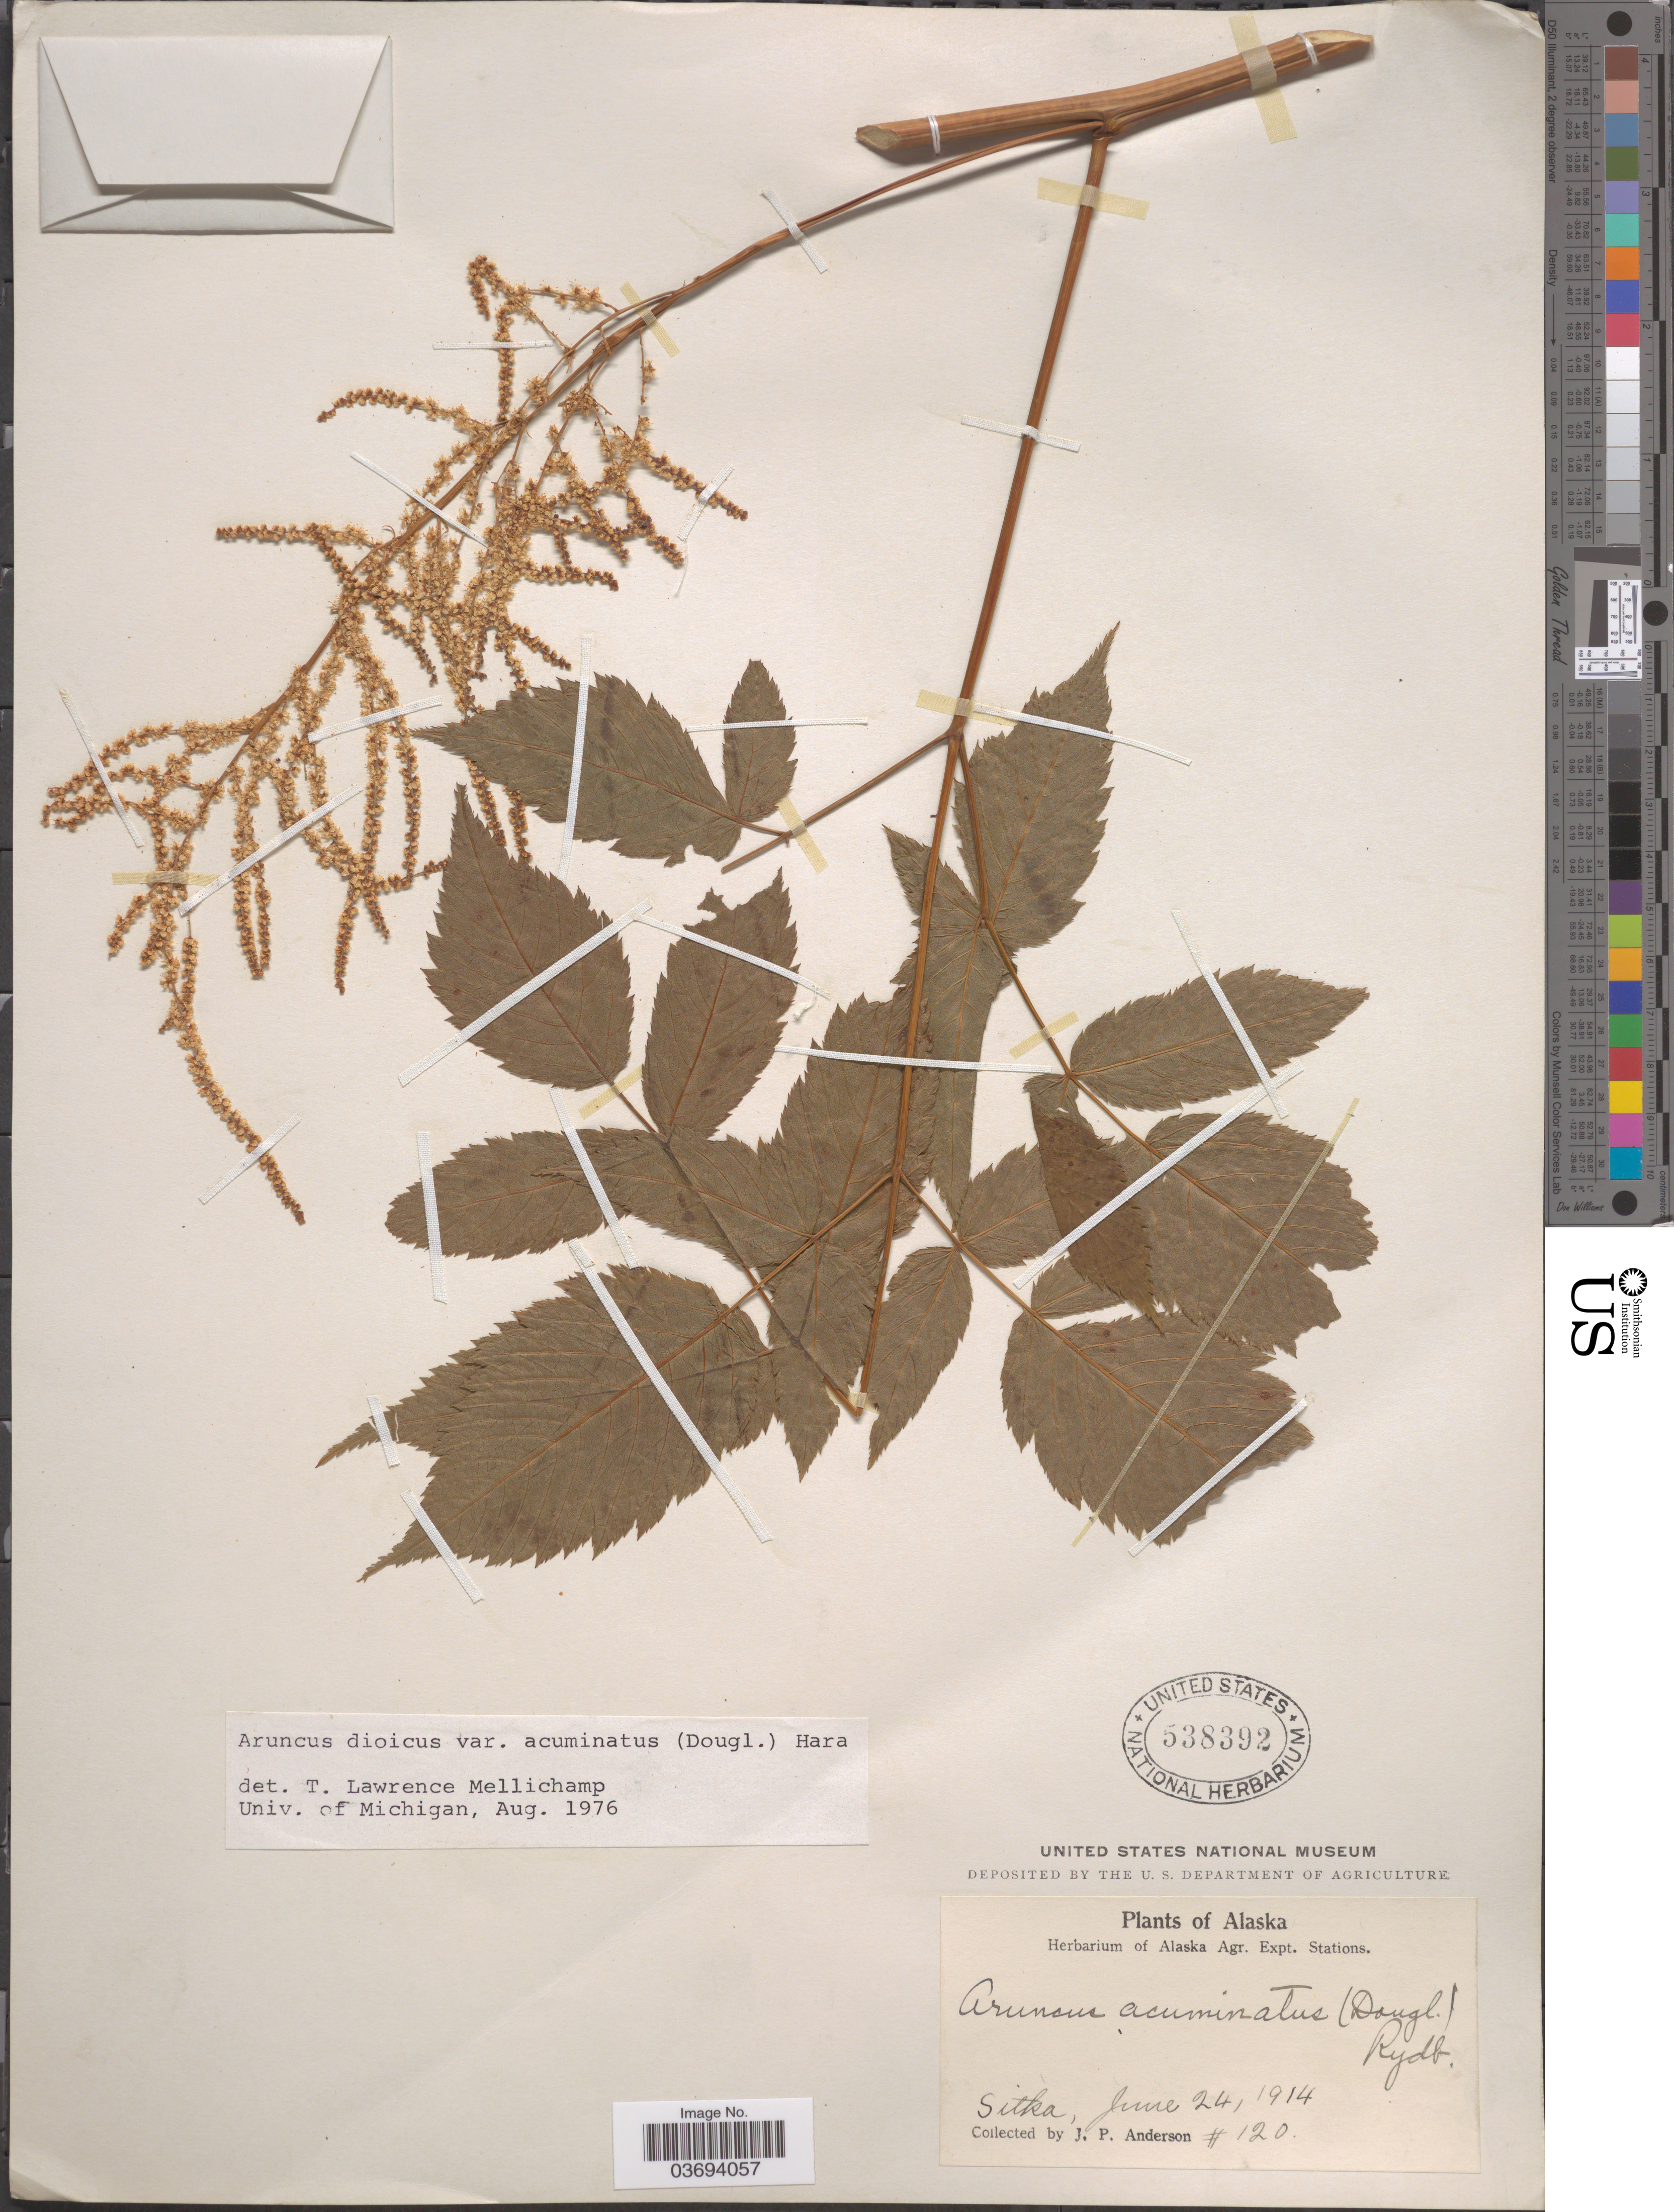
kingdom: Plantae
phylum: Tracheophyta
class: Magnoliopsida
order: Rosales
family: Rosaceae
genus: Aruncus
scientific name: Aruncus dioicus var. acuminatus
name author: (Rydb.) H. Hara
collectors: J. P. Anderson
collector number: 120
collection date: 1914-06-24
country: United States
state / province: Alaska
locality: Sitka.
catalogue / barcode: US 538392